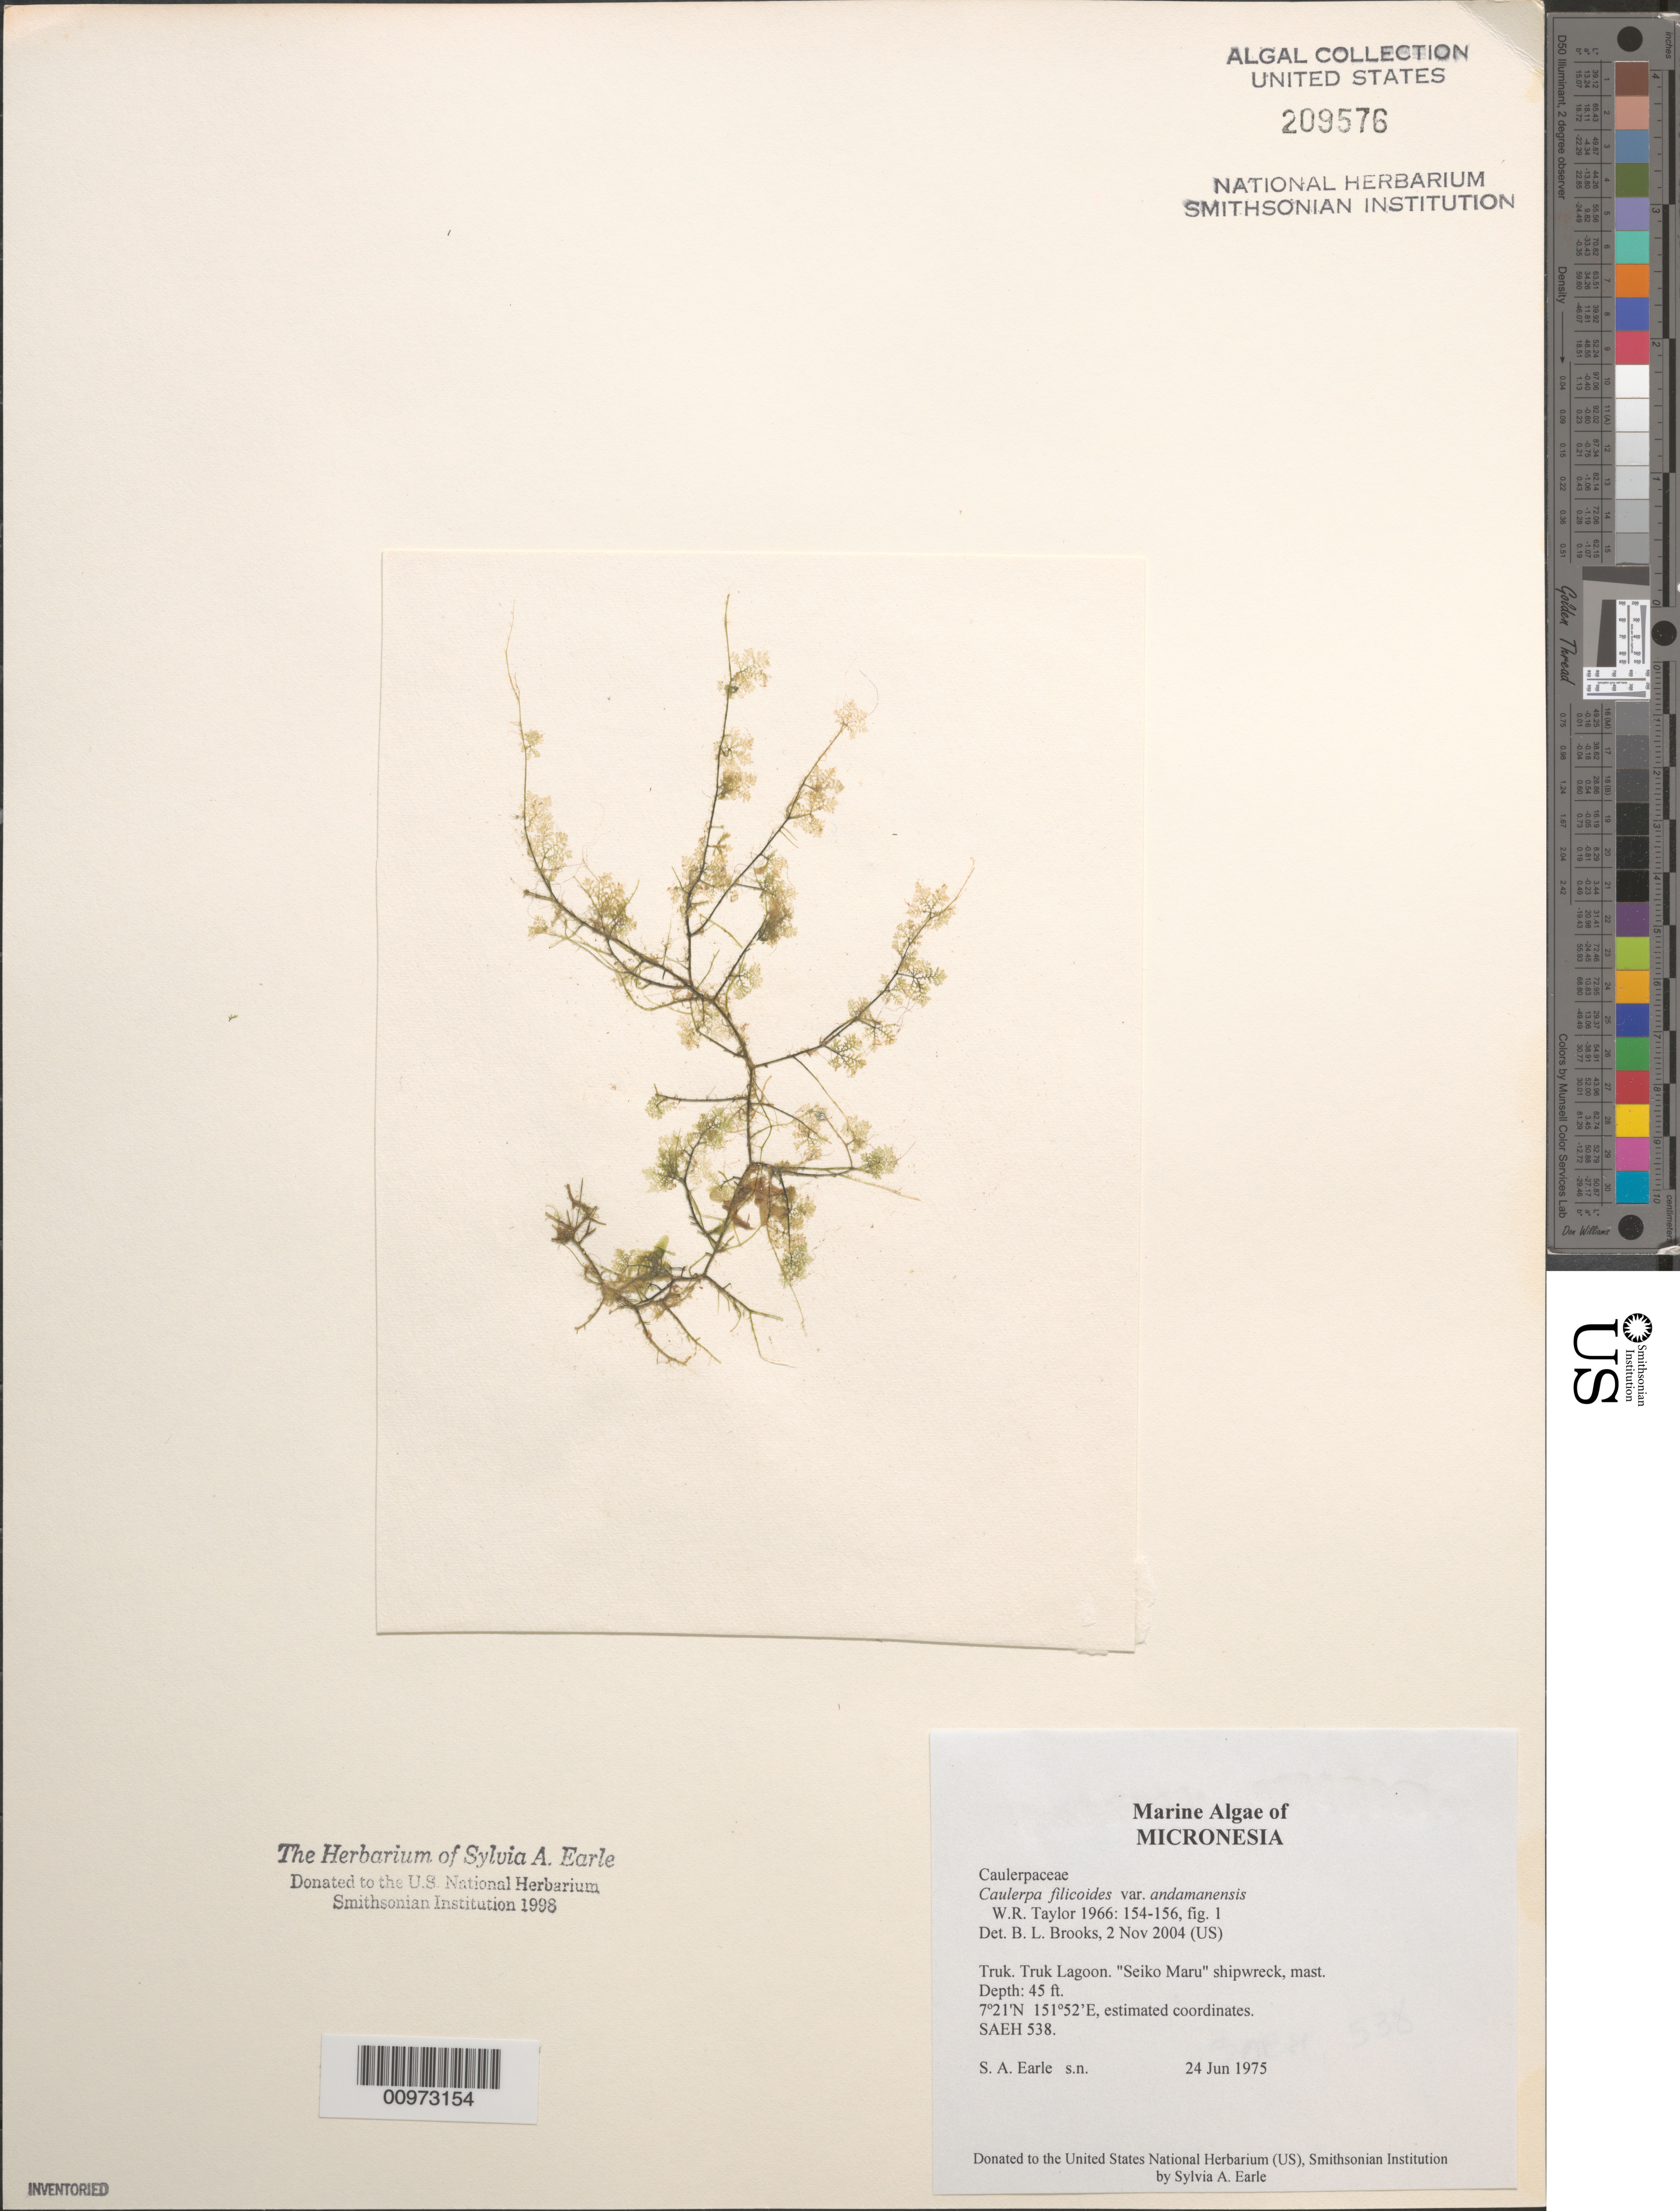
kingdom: Plantae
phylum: Chlorophyta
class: Ulvophyceae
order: Bryopsidales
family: Caulerpaceae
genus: Caulerpa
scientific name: Caulerpa filicoides var. andamanensis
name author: W.R. Taylor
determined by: Brooks, B. L., (BOT), Smithsonian Institution - National Museum of Natural History (UNITED STATES)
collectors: S. A. Earle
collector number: SAEH 538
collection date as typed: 24 Jun 1975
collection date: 1975-06-24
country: Micronesia, Federated States of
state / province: Truk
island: Truk (Chuuk) Is.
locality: Chuuk Lagoon (Truk Lagoon), Seiko Maru shipwreck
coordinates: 7 21'N, 151 52'E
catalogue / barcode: US 209576